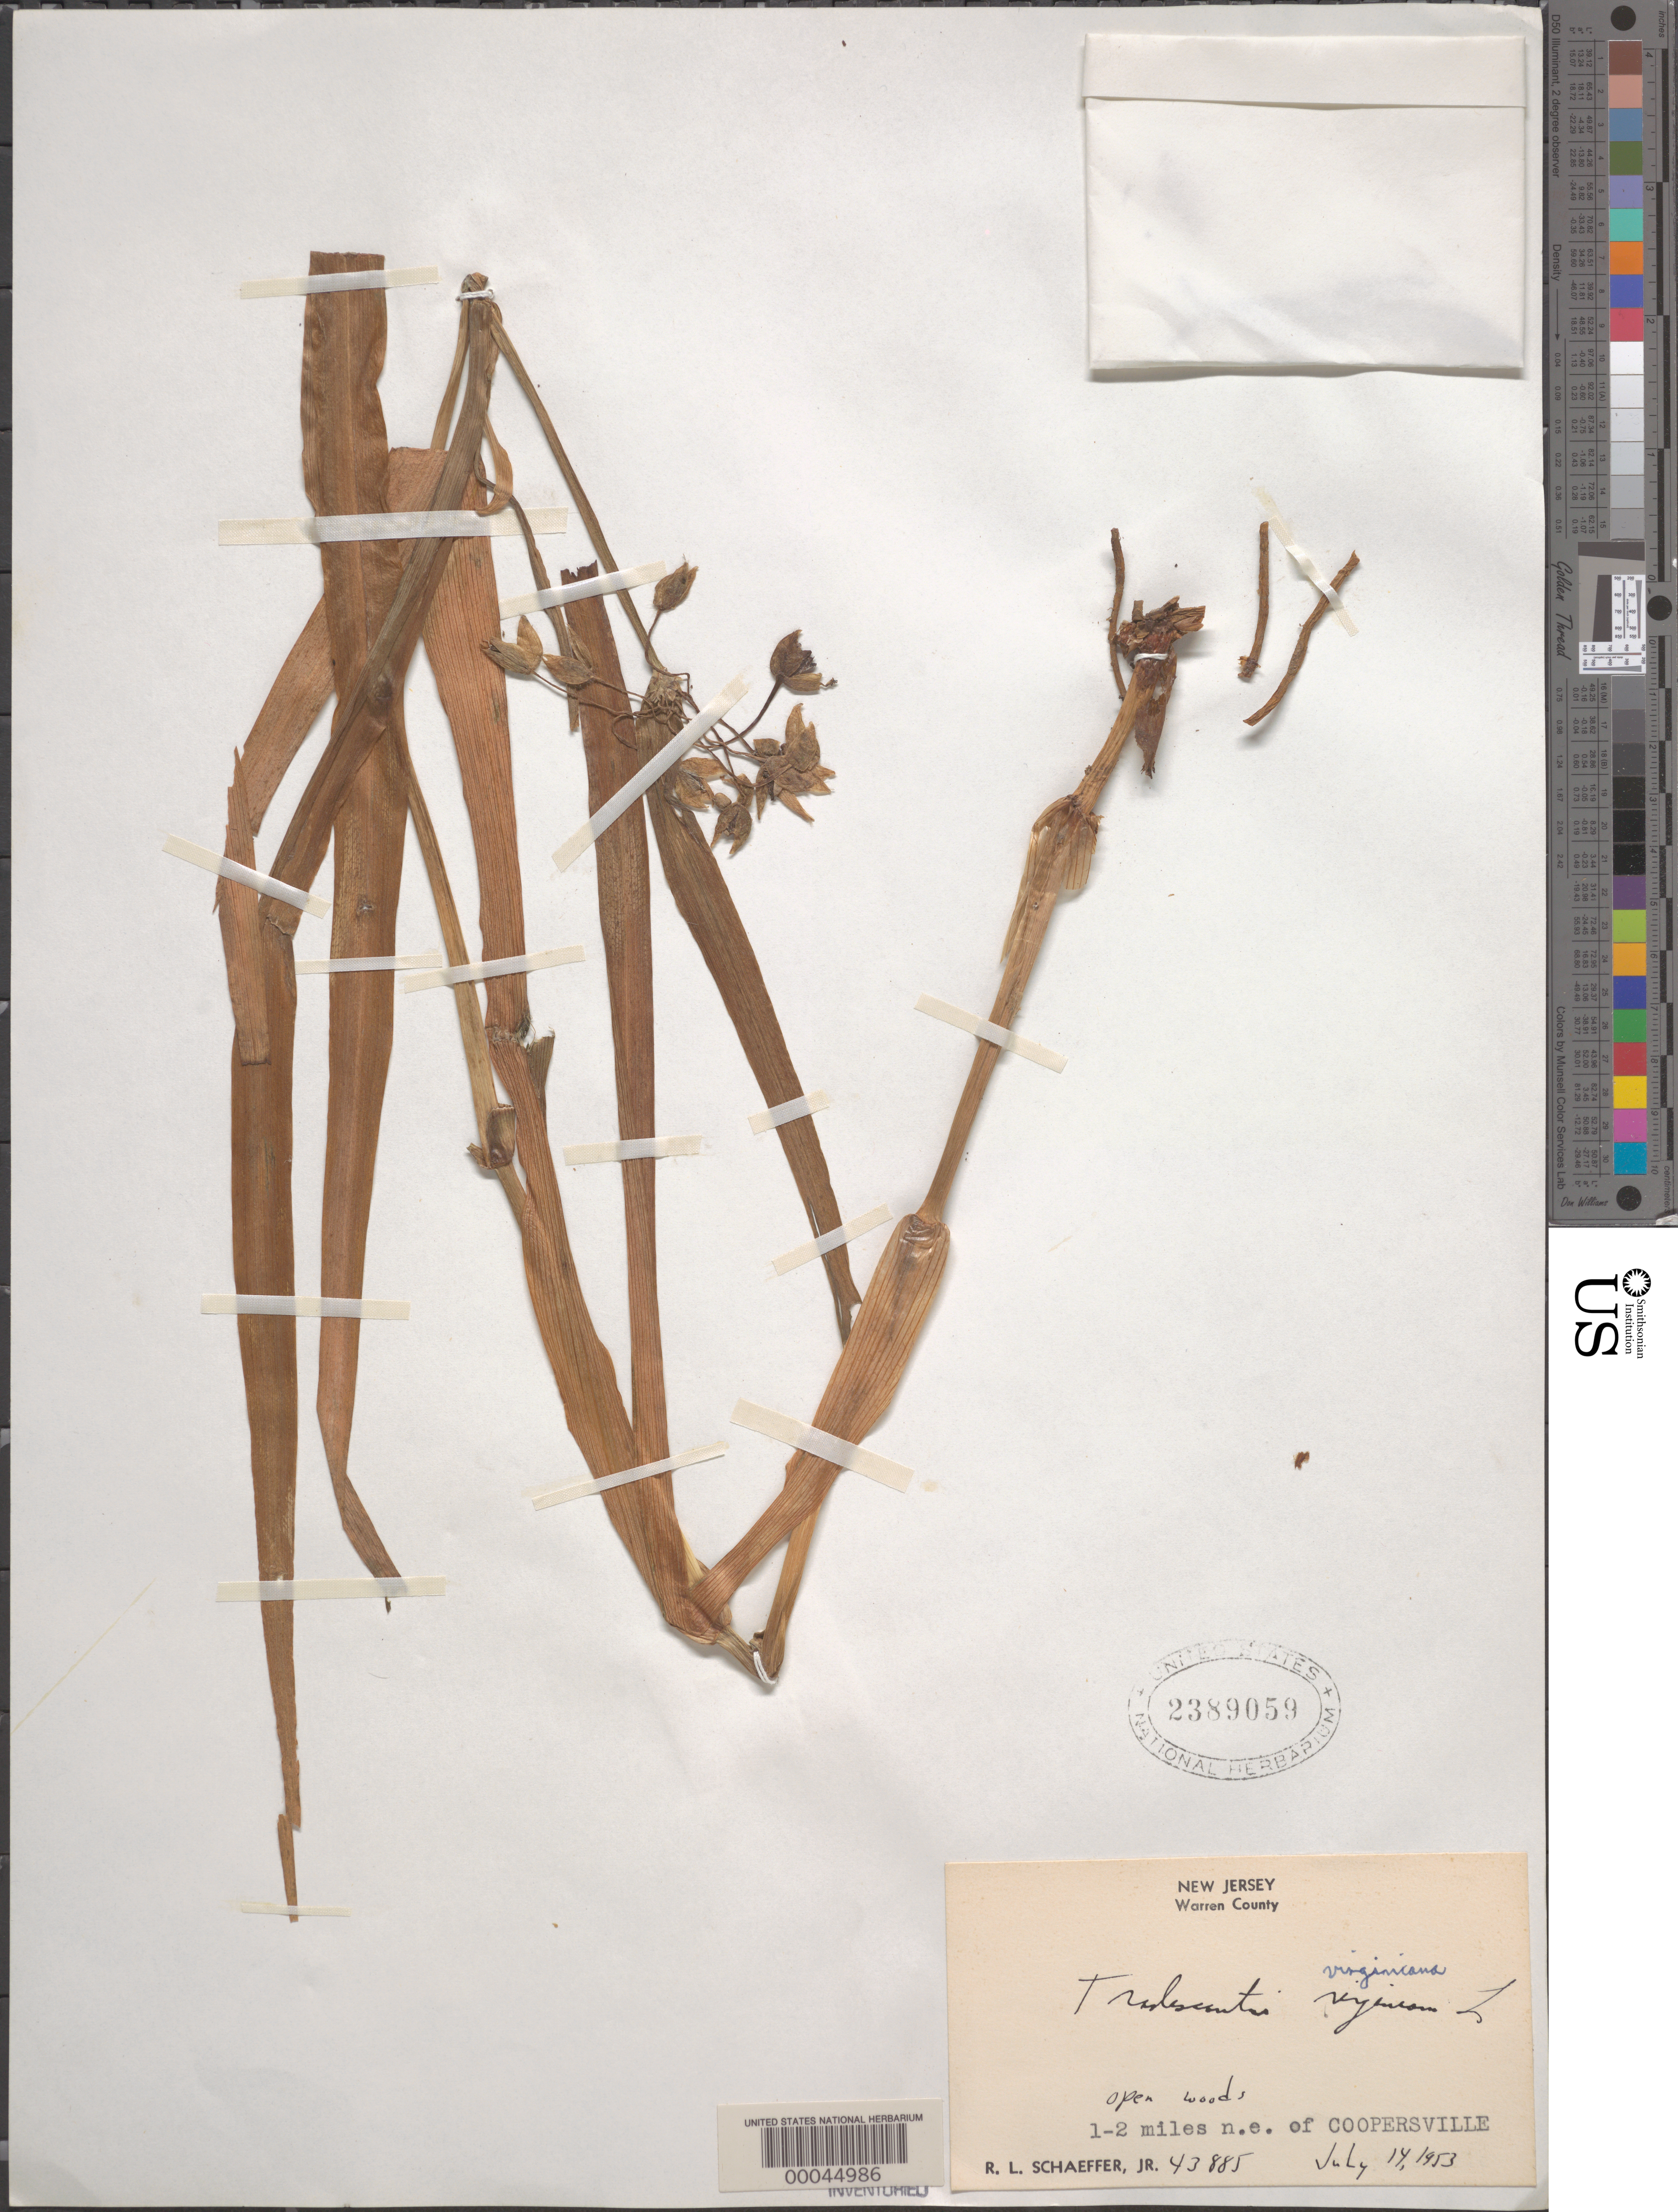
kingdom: Plantae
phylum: Tracheophyta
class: Liliopsida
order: Commelinales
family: Commelinaceae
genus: Tradescantia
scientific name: Tradescantia virginiana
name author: L.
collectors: R. Schaeffer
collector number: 43885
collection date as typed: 14 Jul 1953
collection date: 1953-07-14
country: United States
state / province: New Jersey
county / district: Warren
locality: Ne of coopersville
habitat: Open woods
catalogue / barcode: US 2389059